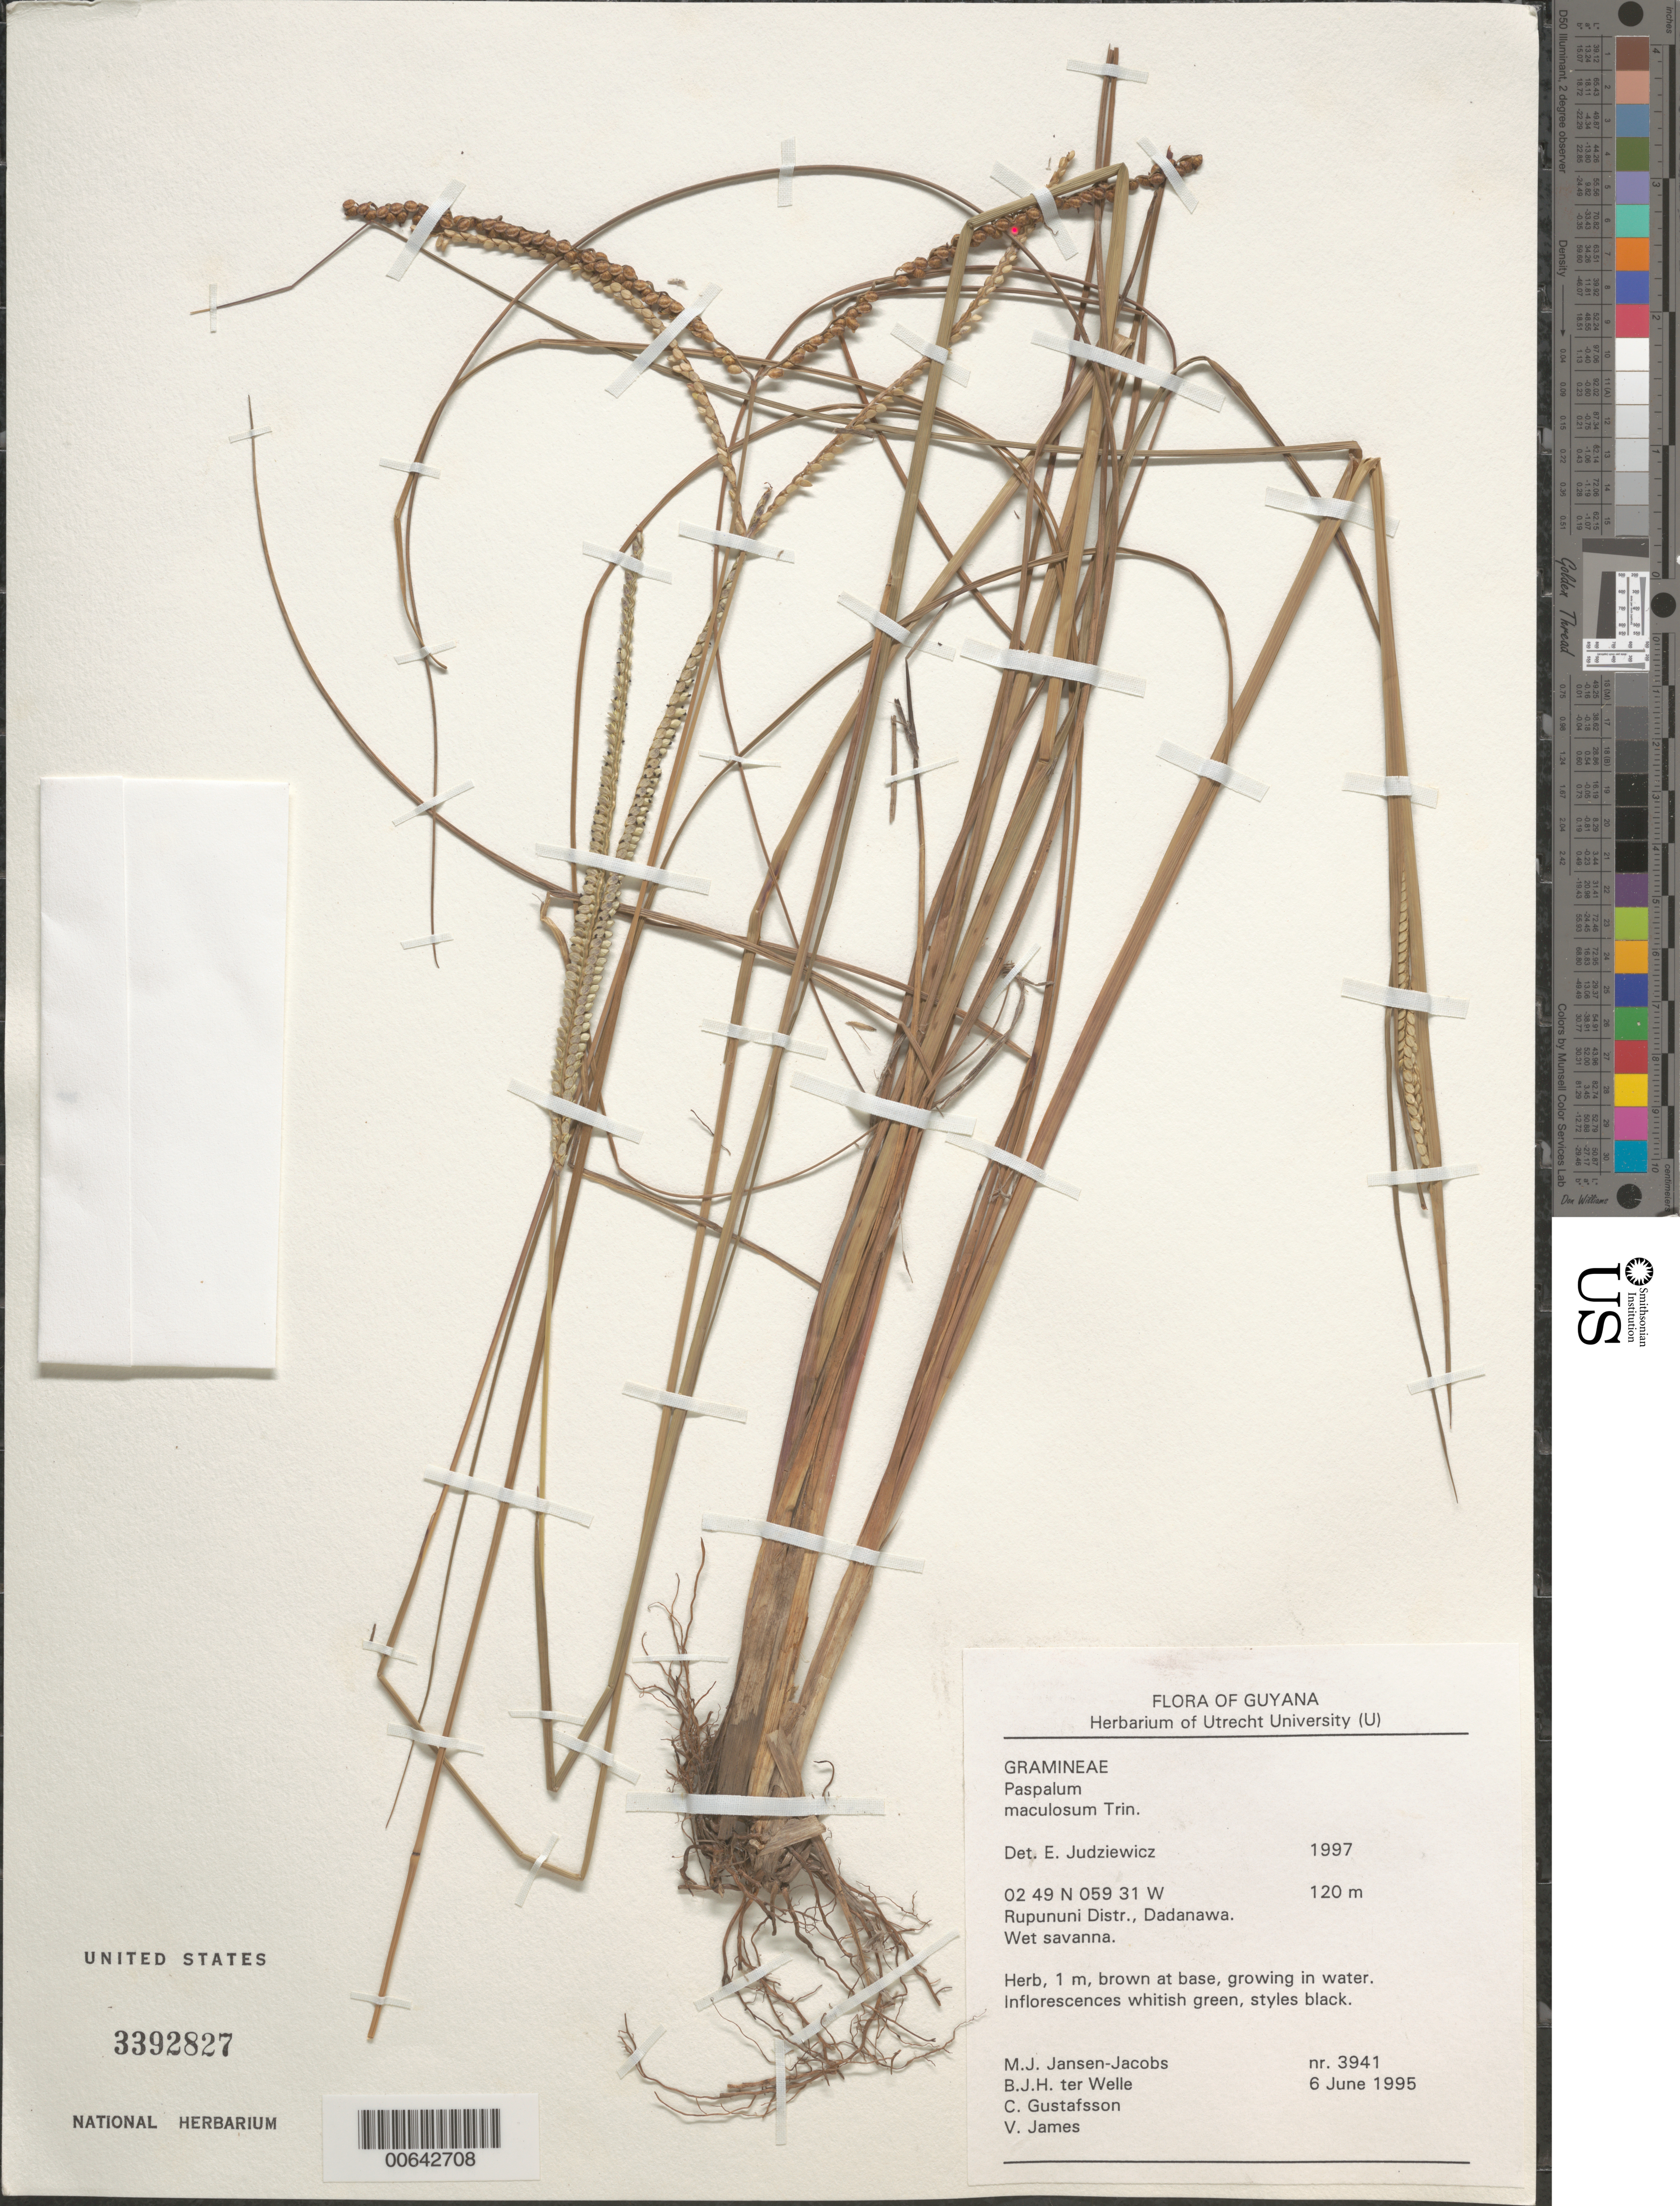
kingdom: Plantae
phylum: Tracheophyta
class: Liliopsida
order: Poales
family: Poaceae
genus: Paspalum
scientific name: Paspalum maculosum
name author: Trin.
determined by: Judziewicz, E. J.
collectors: M. J. Jansen-Jacobs, B. Welle, C. G. Gustafsson & V. James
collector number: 3941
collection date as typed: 6-Jun-95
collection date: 1995-06-06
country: Guyana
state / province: U. Takutu-U. Essequibo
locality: Dadanawa, Rupununi River, Rupununi District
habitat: Wet savanna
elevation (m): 120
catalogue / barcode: US 3392827